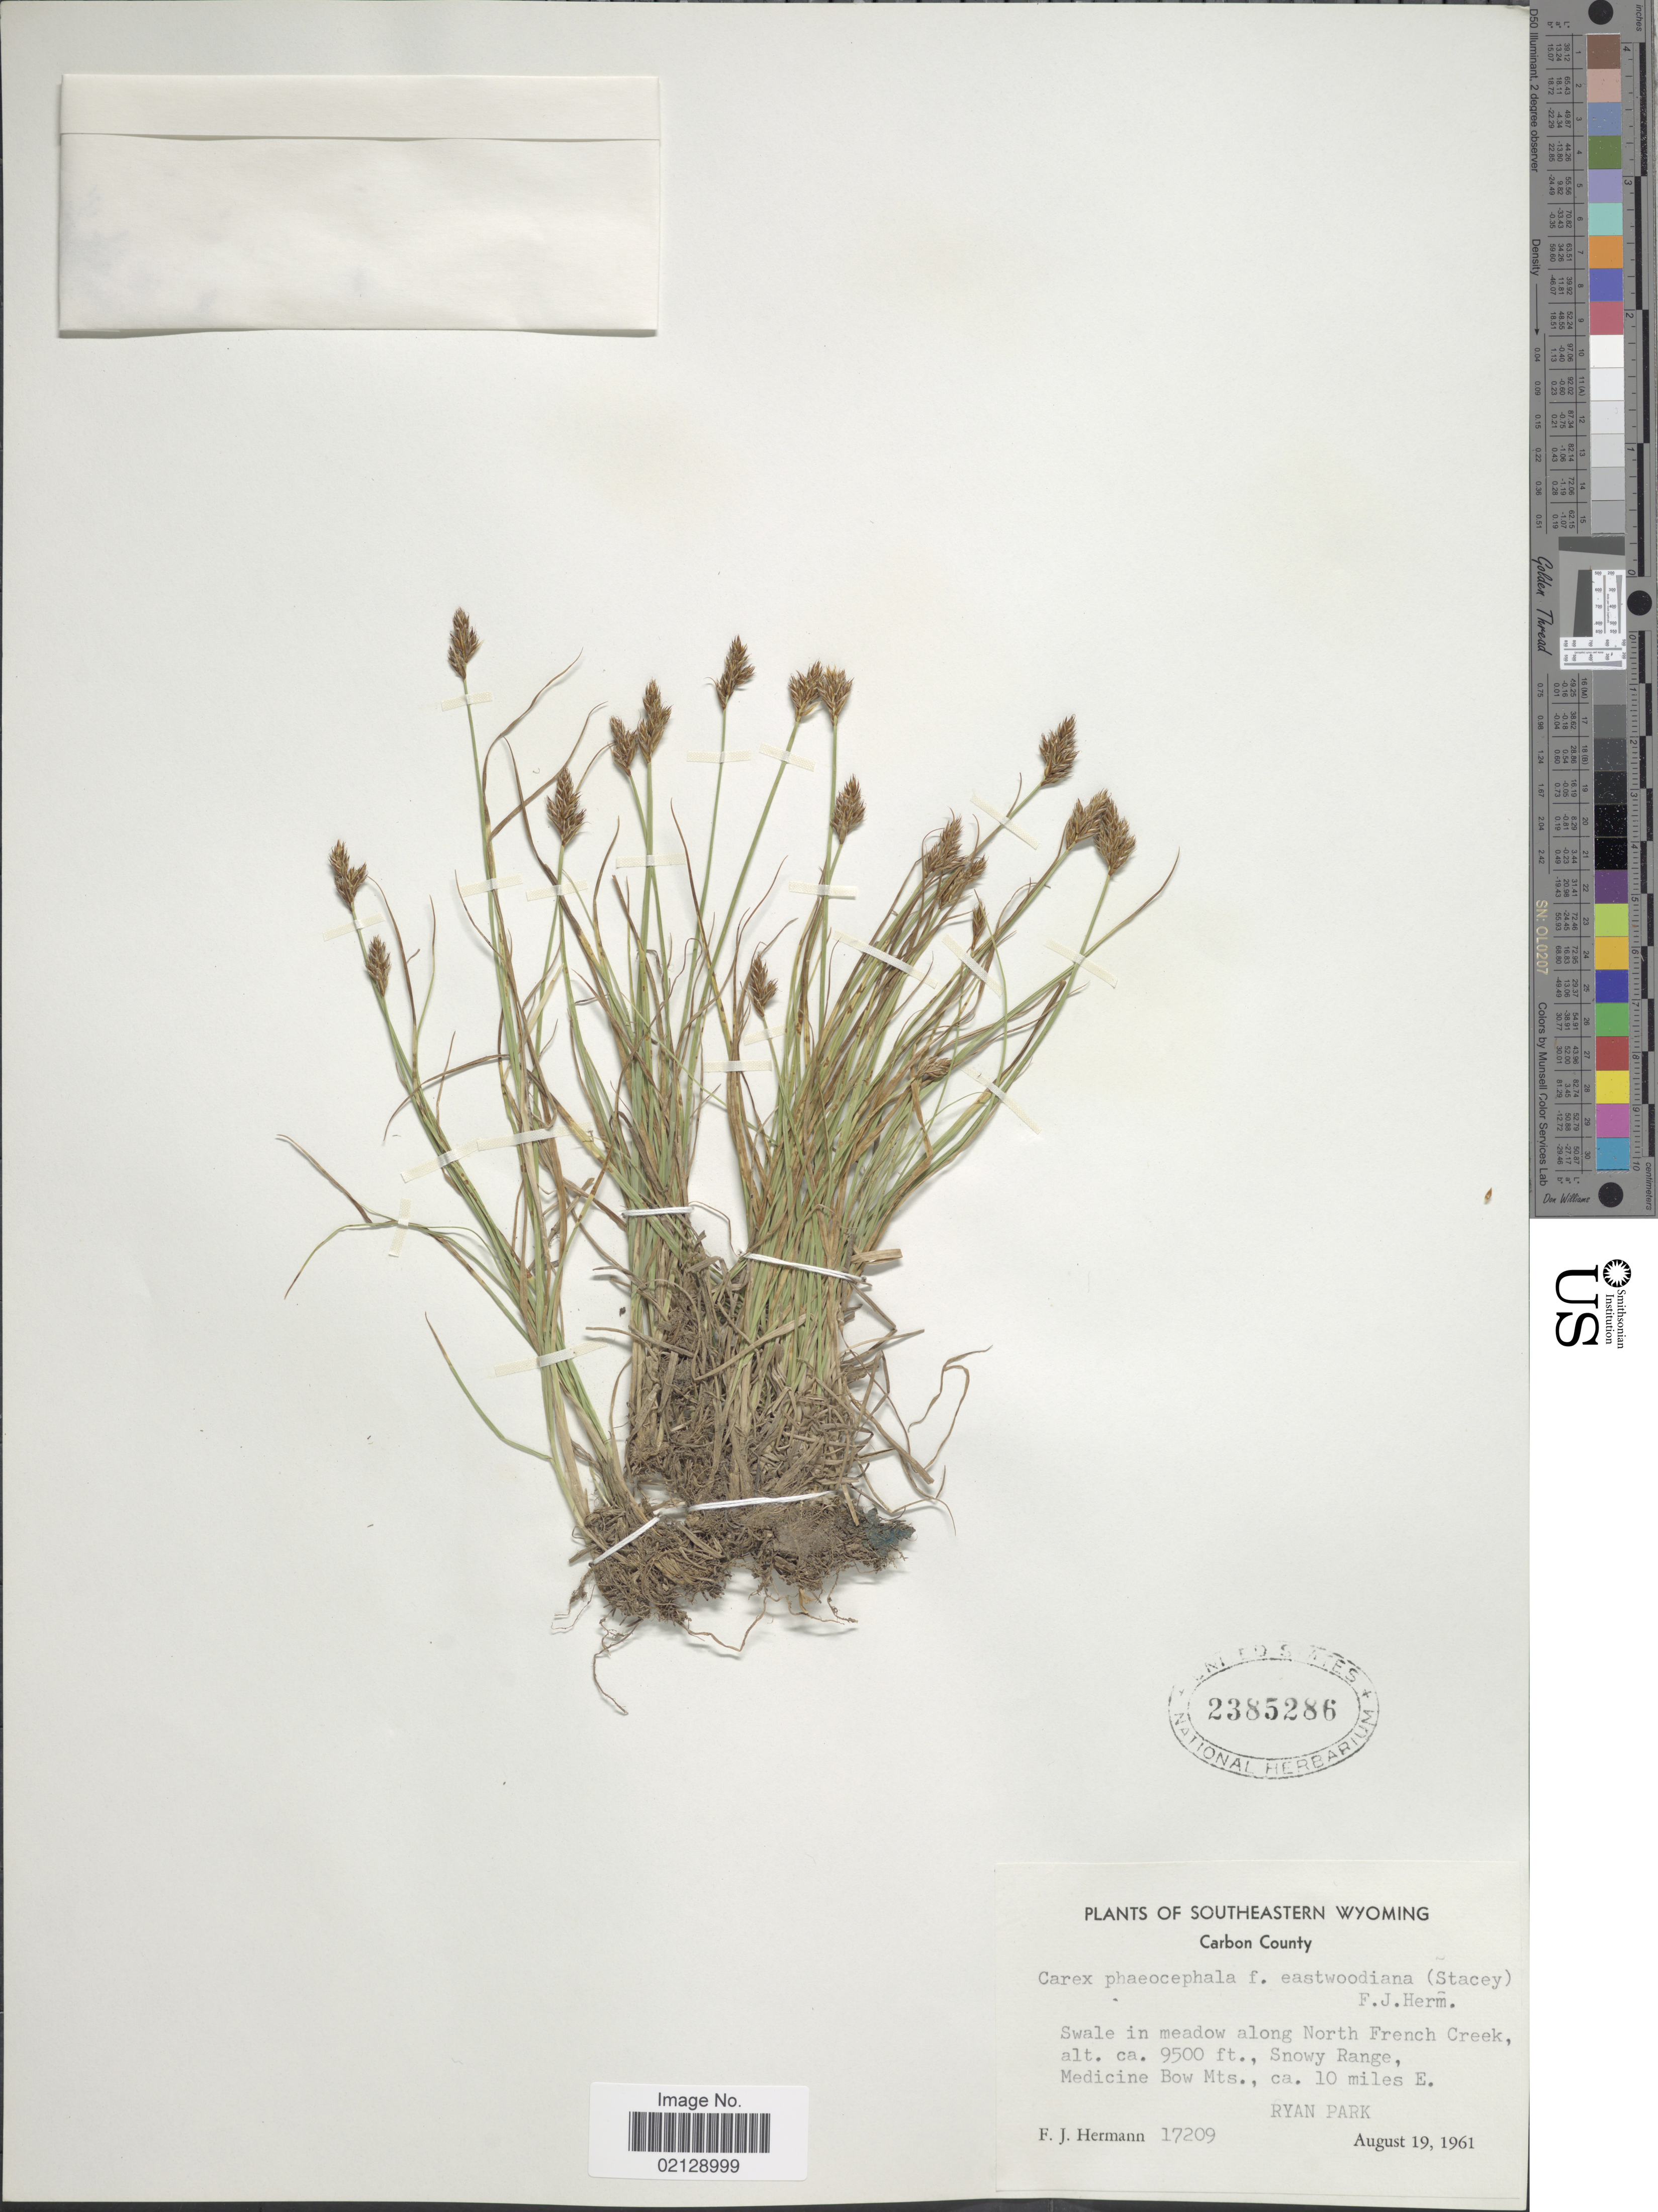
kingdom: Plantae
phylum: Tracheophyta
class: Liliopsida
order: Poales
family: Cyperaceae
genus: Carex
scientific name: Carex phaeocephala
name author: Piper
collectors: F. J. Hermann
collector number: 17209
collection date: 1961-08-19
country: United States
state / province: Wyoming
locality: Southeastern Wyoming, Carbon County, Swale in meadow along North French Creek, Snowy Range, Medicine Bow Mts., 10 miles E. Ryan Park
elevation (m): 2896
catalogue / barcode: US 2385286